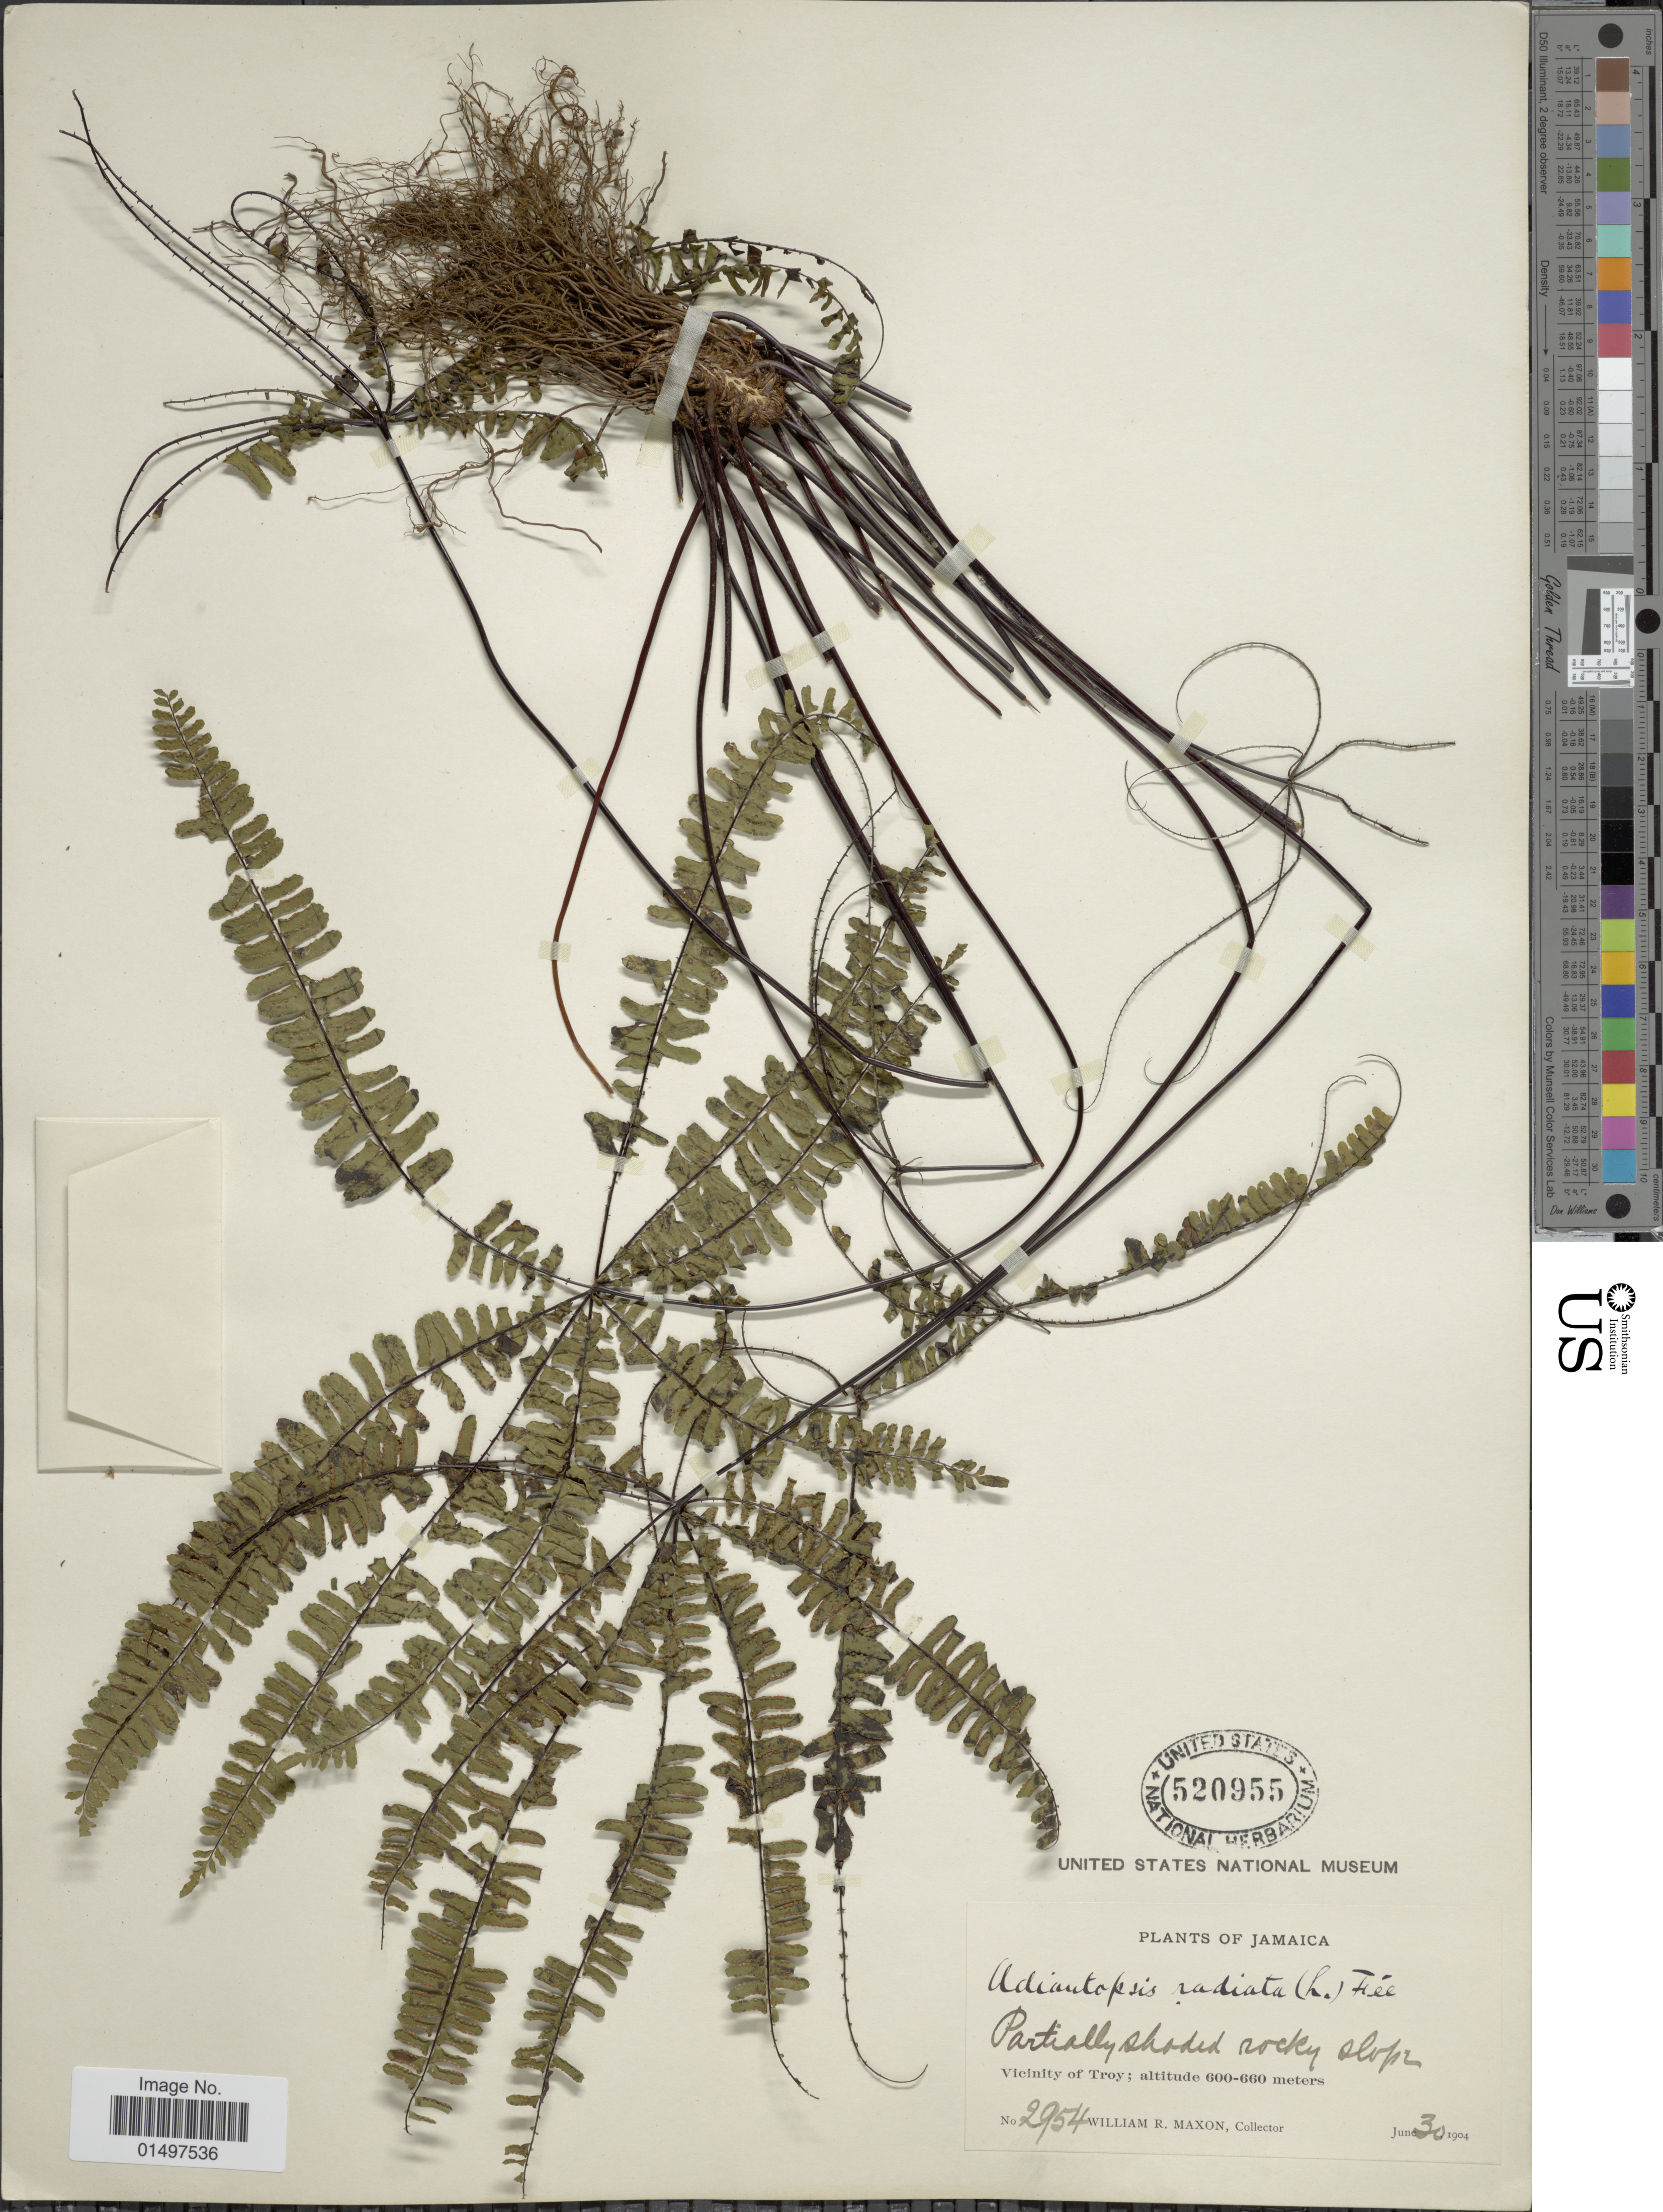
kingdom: Plantae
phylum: Tracheophyta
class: Polypodiopsida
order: Polypodiales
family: Pteridaceae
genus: Adiantopsis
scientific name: Adiantopsis radiata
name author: (L.) Fée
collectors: W. R. Maxon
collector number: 2954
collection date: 1904-06-30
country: Jamaica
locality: Vicinity of Troy.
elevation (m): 600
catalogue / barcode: US 520955